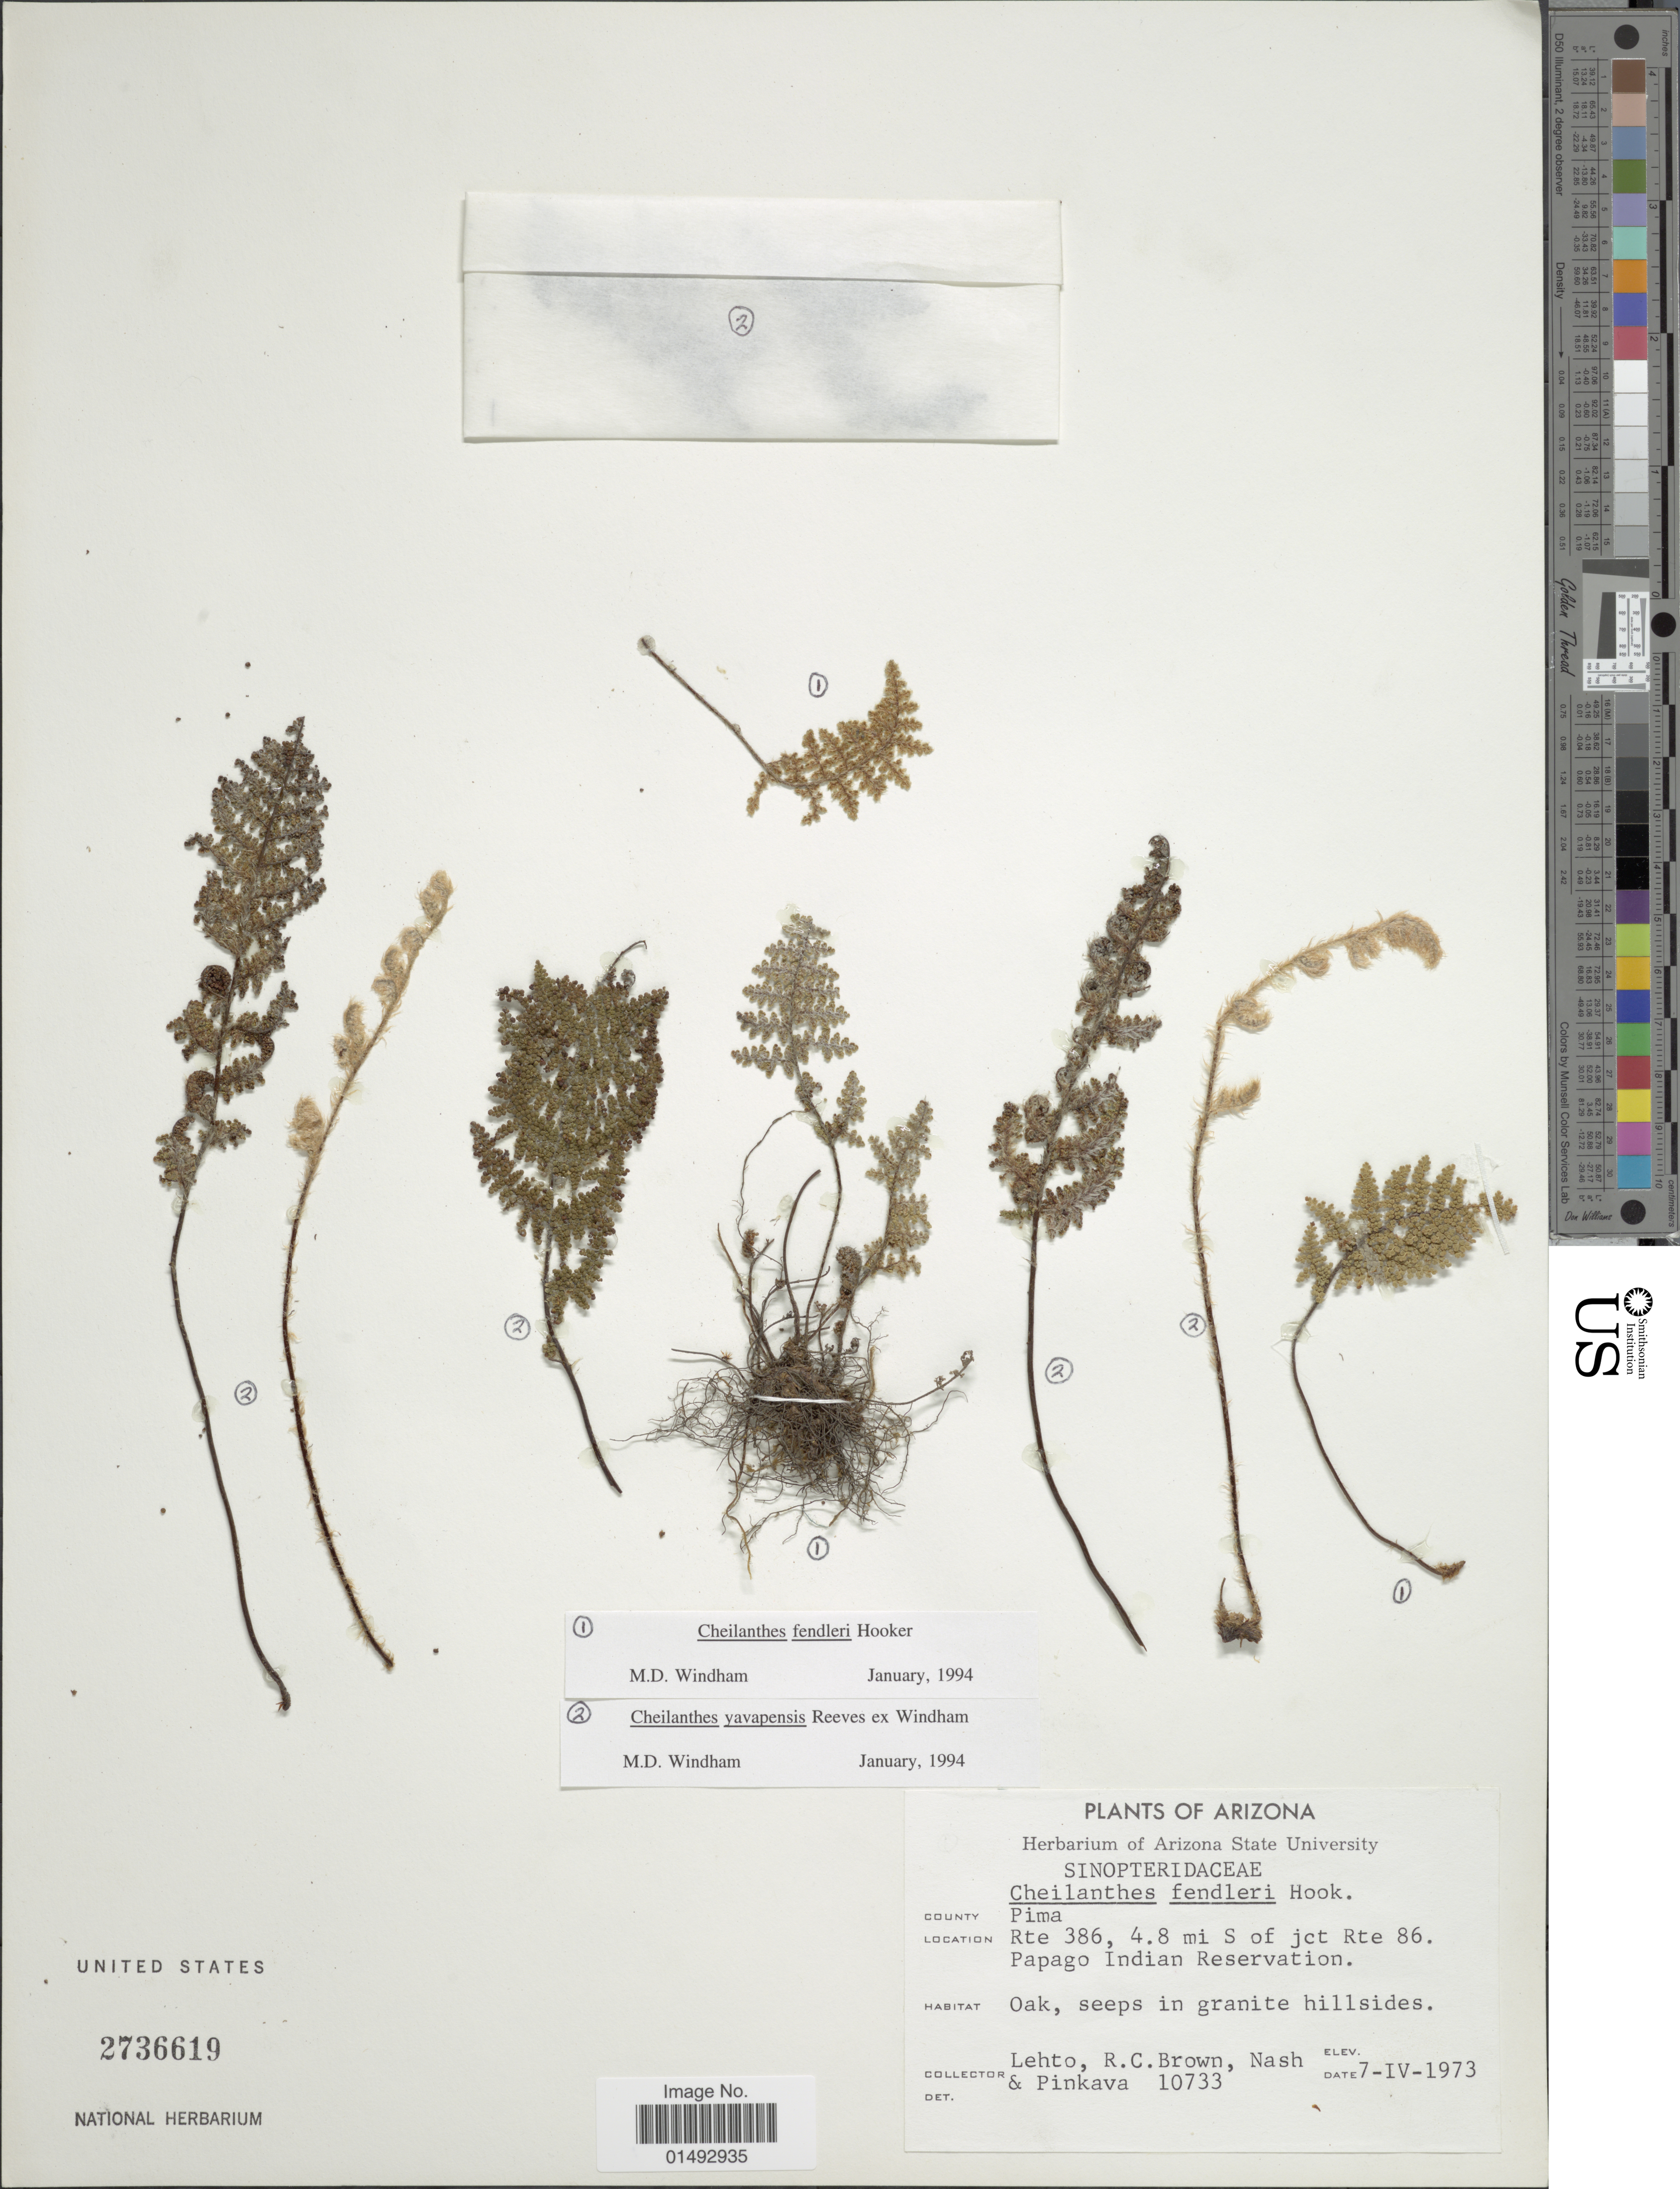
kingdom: Plantae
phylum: Tracheophyta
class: Polypodiopsida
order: Polypodiales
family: Pteridaceae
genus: Myriopteris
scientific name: Myriopteris fendleri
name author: (Hook.) E. Fourn.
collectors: -. Lehto, R. C. Brown, -- Nash & -. Pinkava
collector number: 10733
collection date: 1973-04-07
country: United States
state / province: Arizona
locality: County Pima, Rte 386, 4.8 mi S of jct Rte 86. Papago Indian Reservation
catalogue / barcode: US 2736619